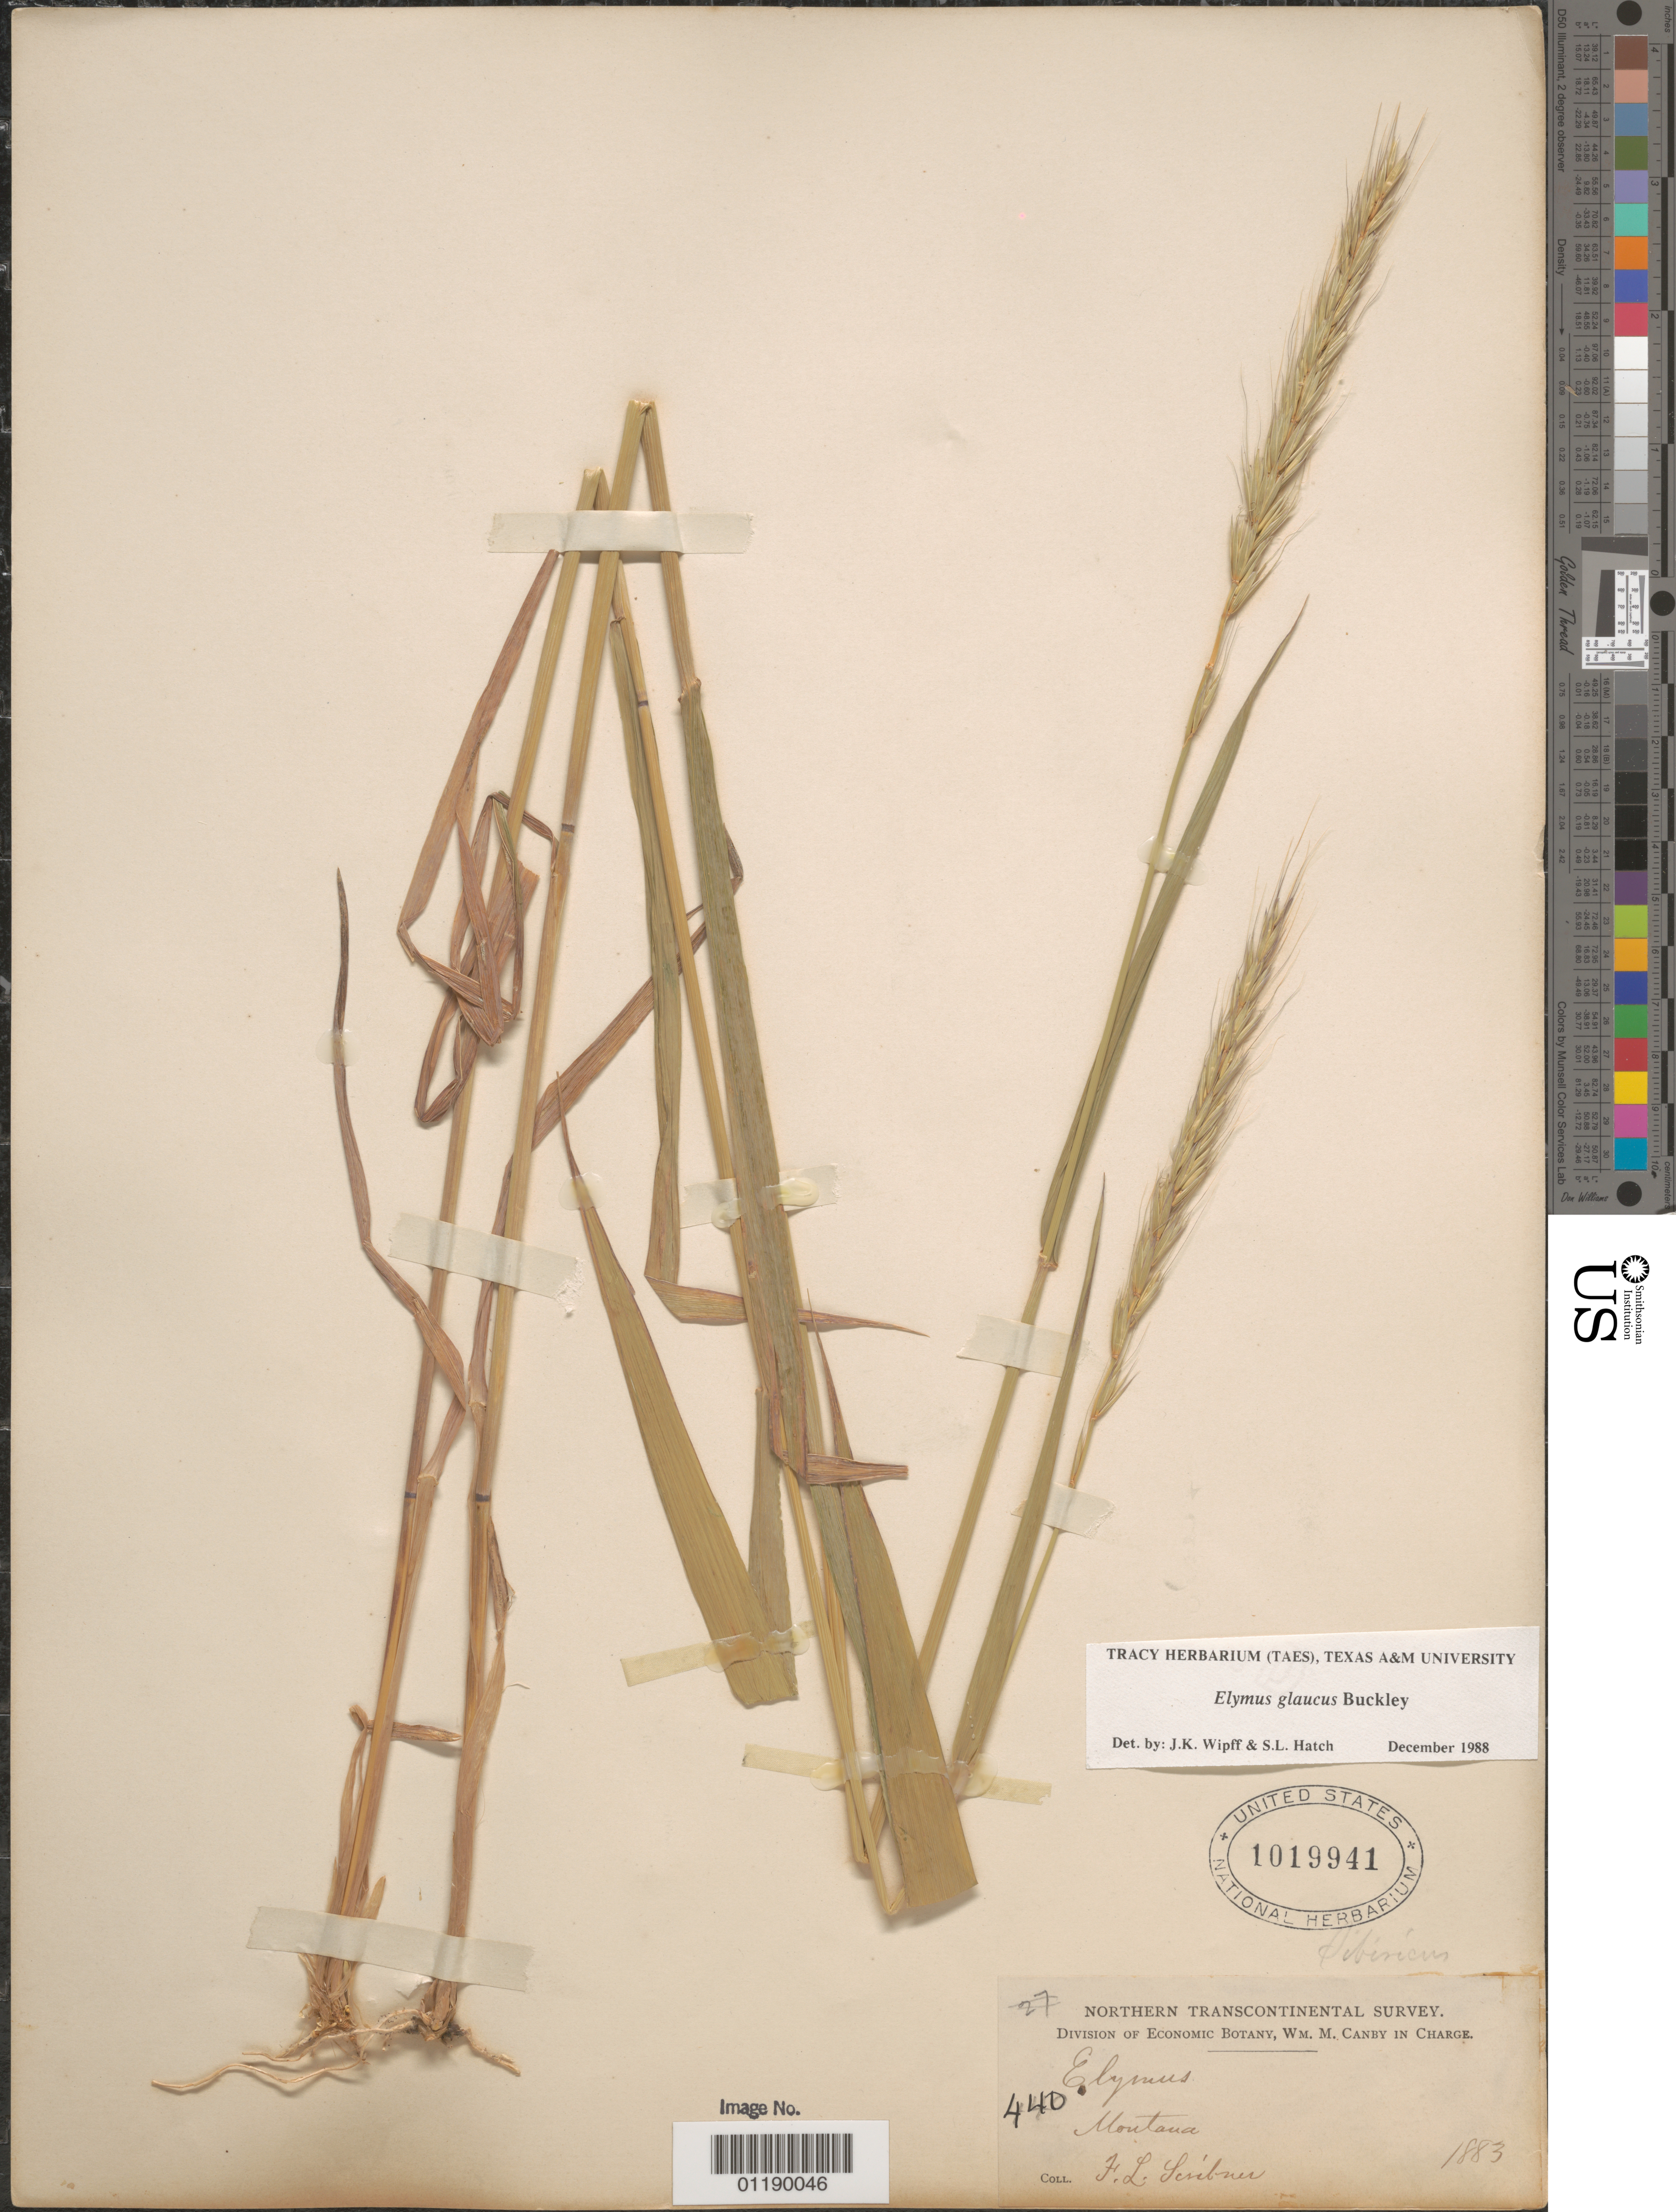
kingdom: Plantae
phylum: Tracheophyta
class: Liliopsida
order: Poales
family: Poaceae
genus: Elymus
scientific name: Elymus glaucus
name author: Buckley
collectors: F. L. Scribner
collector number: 440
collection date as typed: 1883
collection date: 1883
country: United States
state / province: Montana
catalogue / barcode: US 1019941